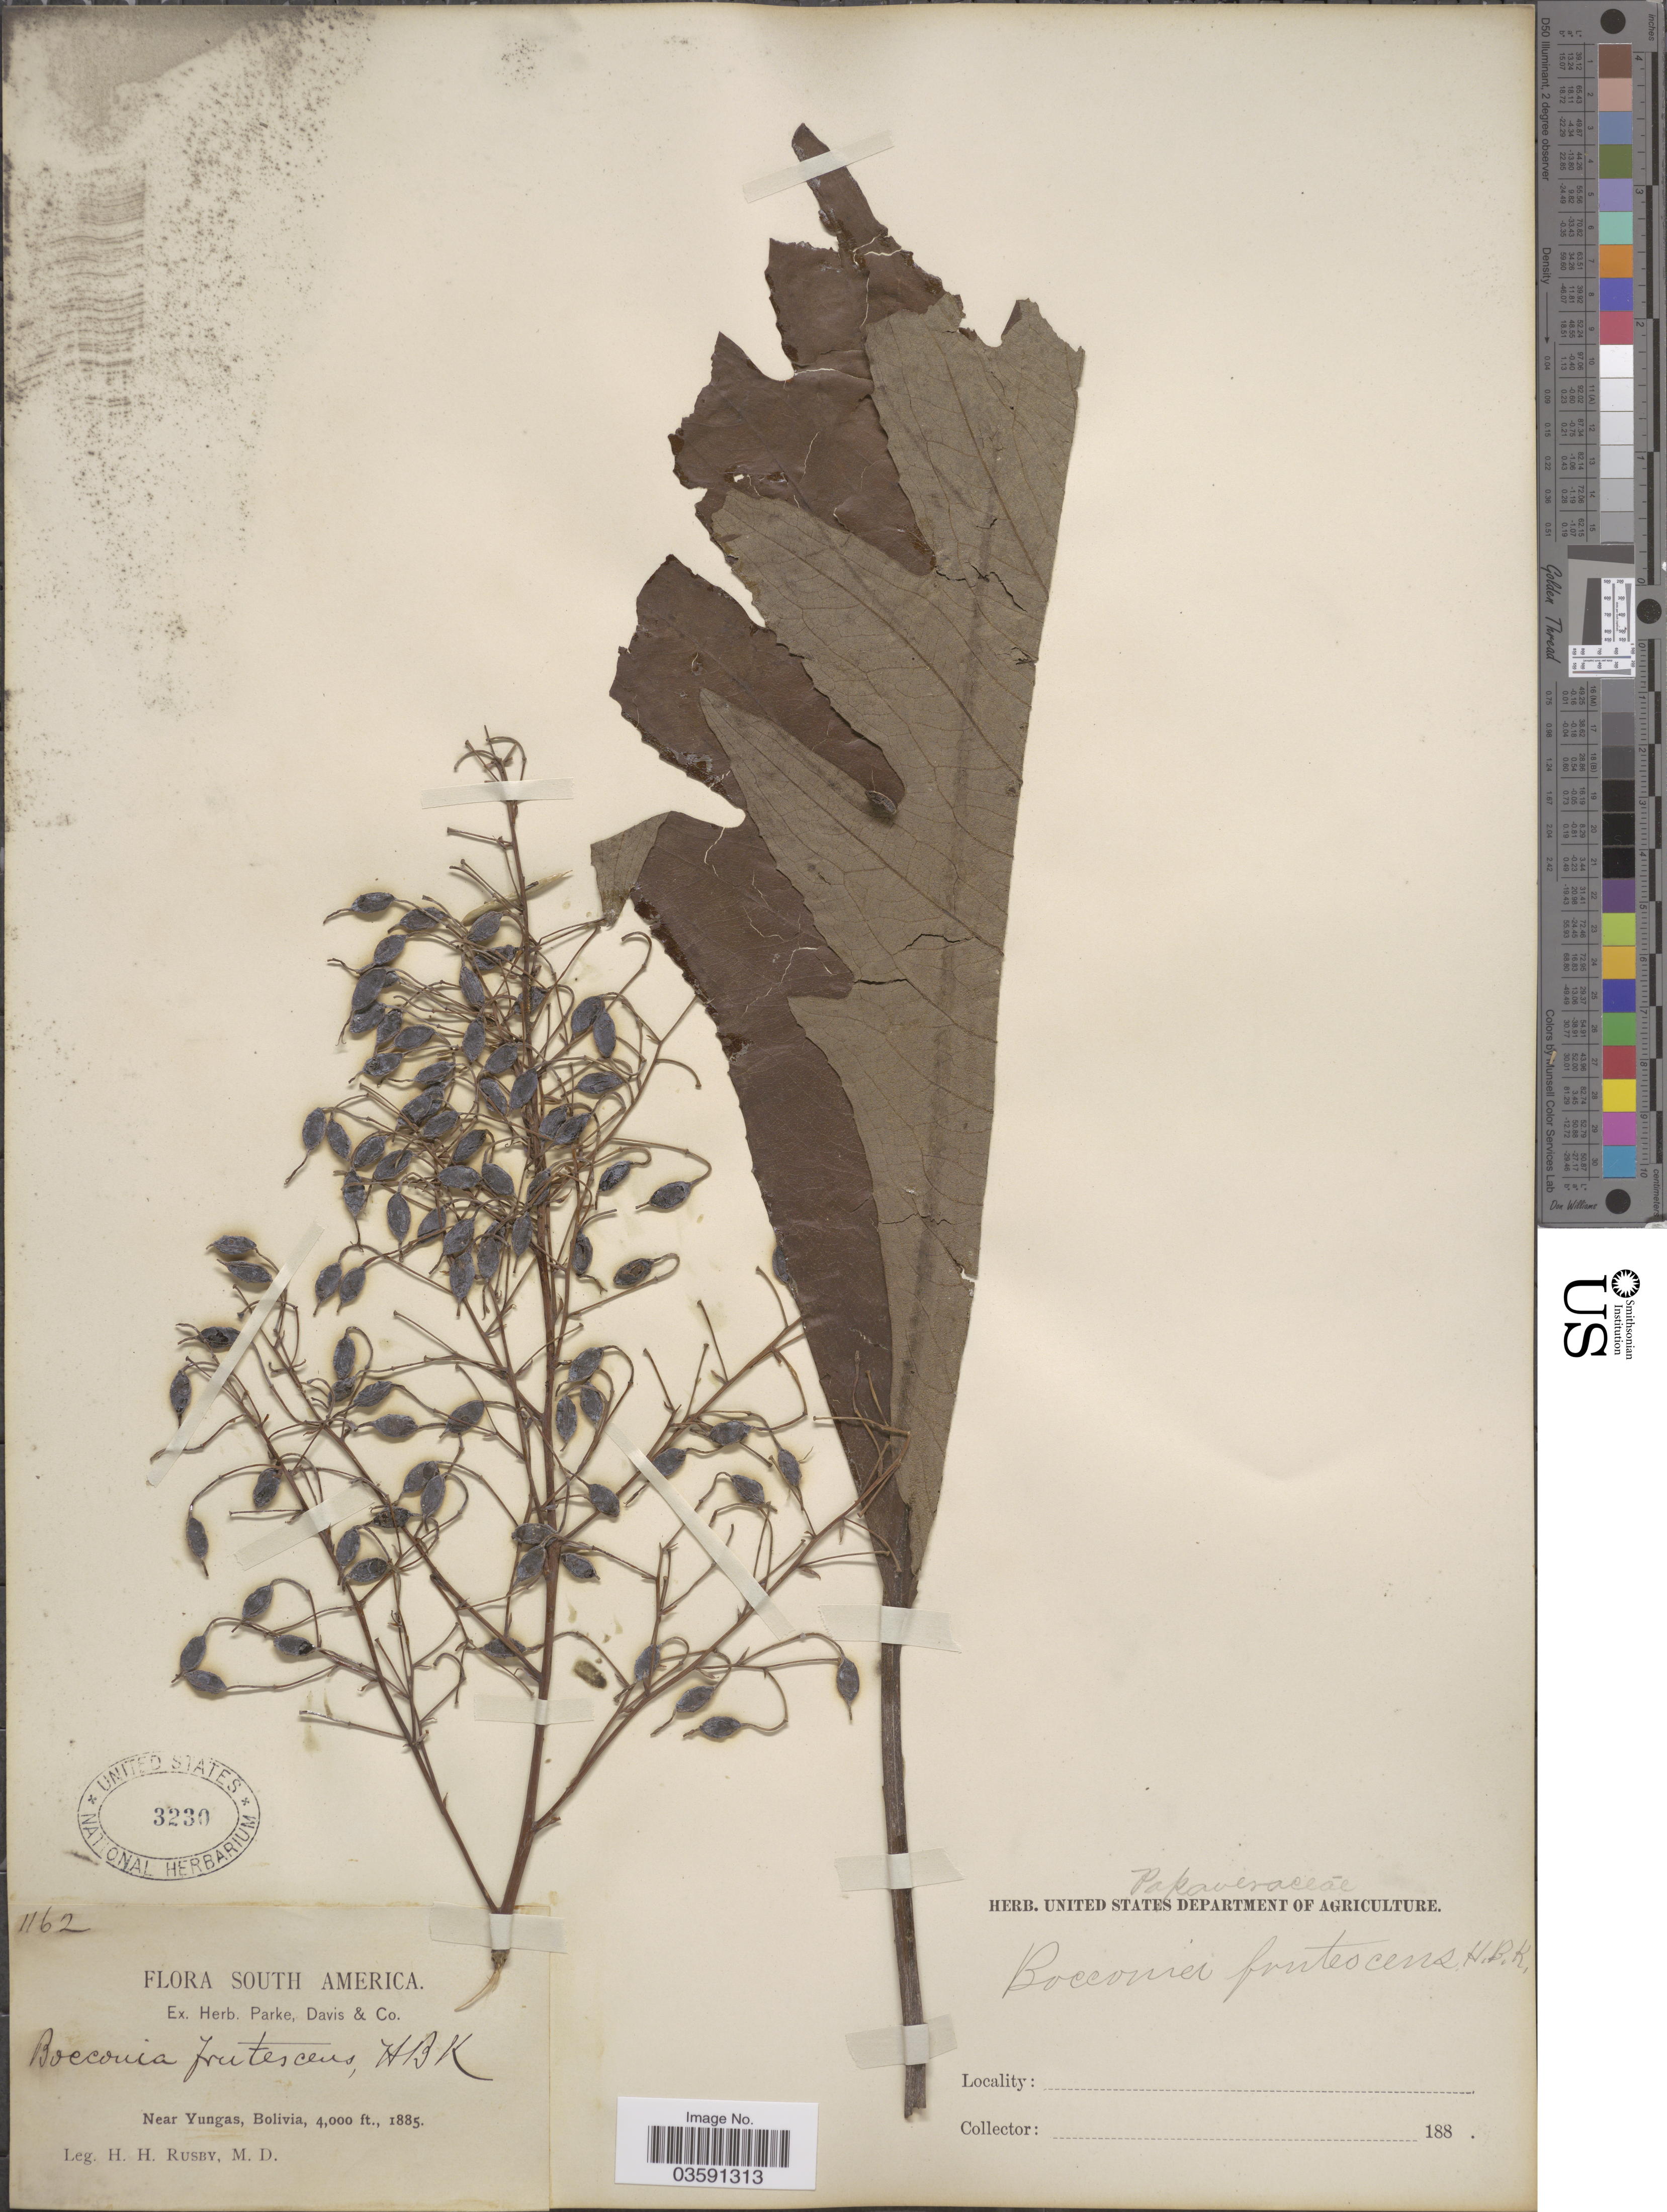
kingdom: Plantae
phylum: Tracheophyta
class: Magnoliopsida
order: Ranunculales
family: Papaveraceae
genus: Bocconia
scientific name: Bocconia integrifolia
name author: Bonpl.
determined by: Strong, Mark T., (BOT), Smithsonian Institution - National Museum of Natural History (UNITED STATES)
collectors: H. H. Rusby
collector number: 1162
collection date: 1885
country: Bolivia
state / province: La Paz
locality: Near Yungas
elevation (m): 1219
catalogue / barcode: US 3230